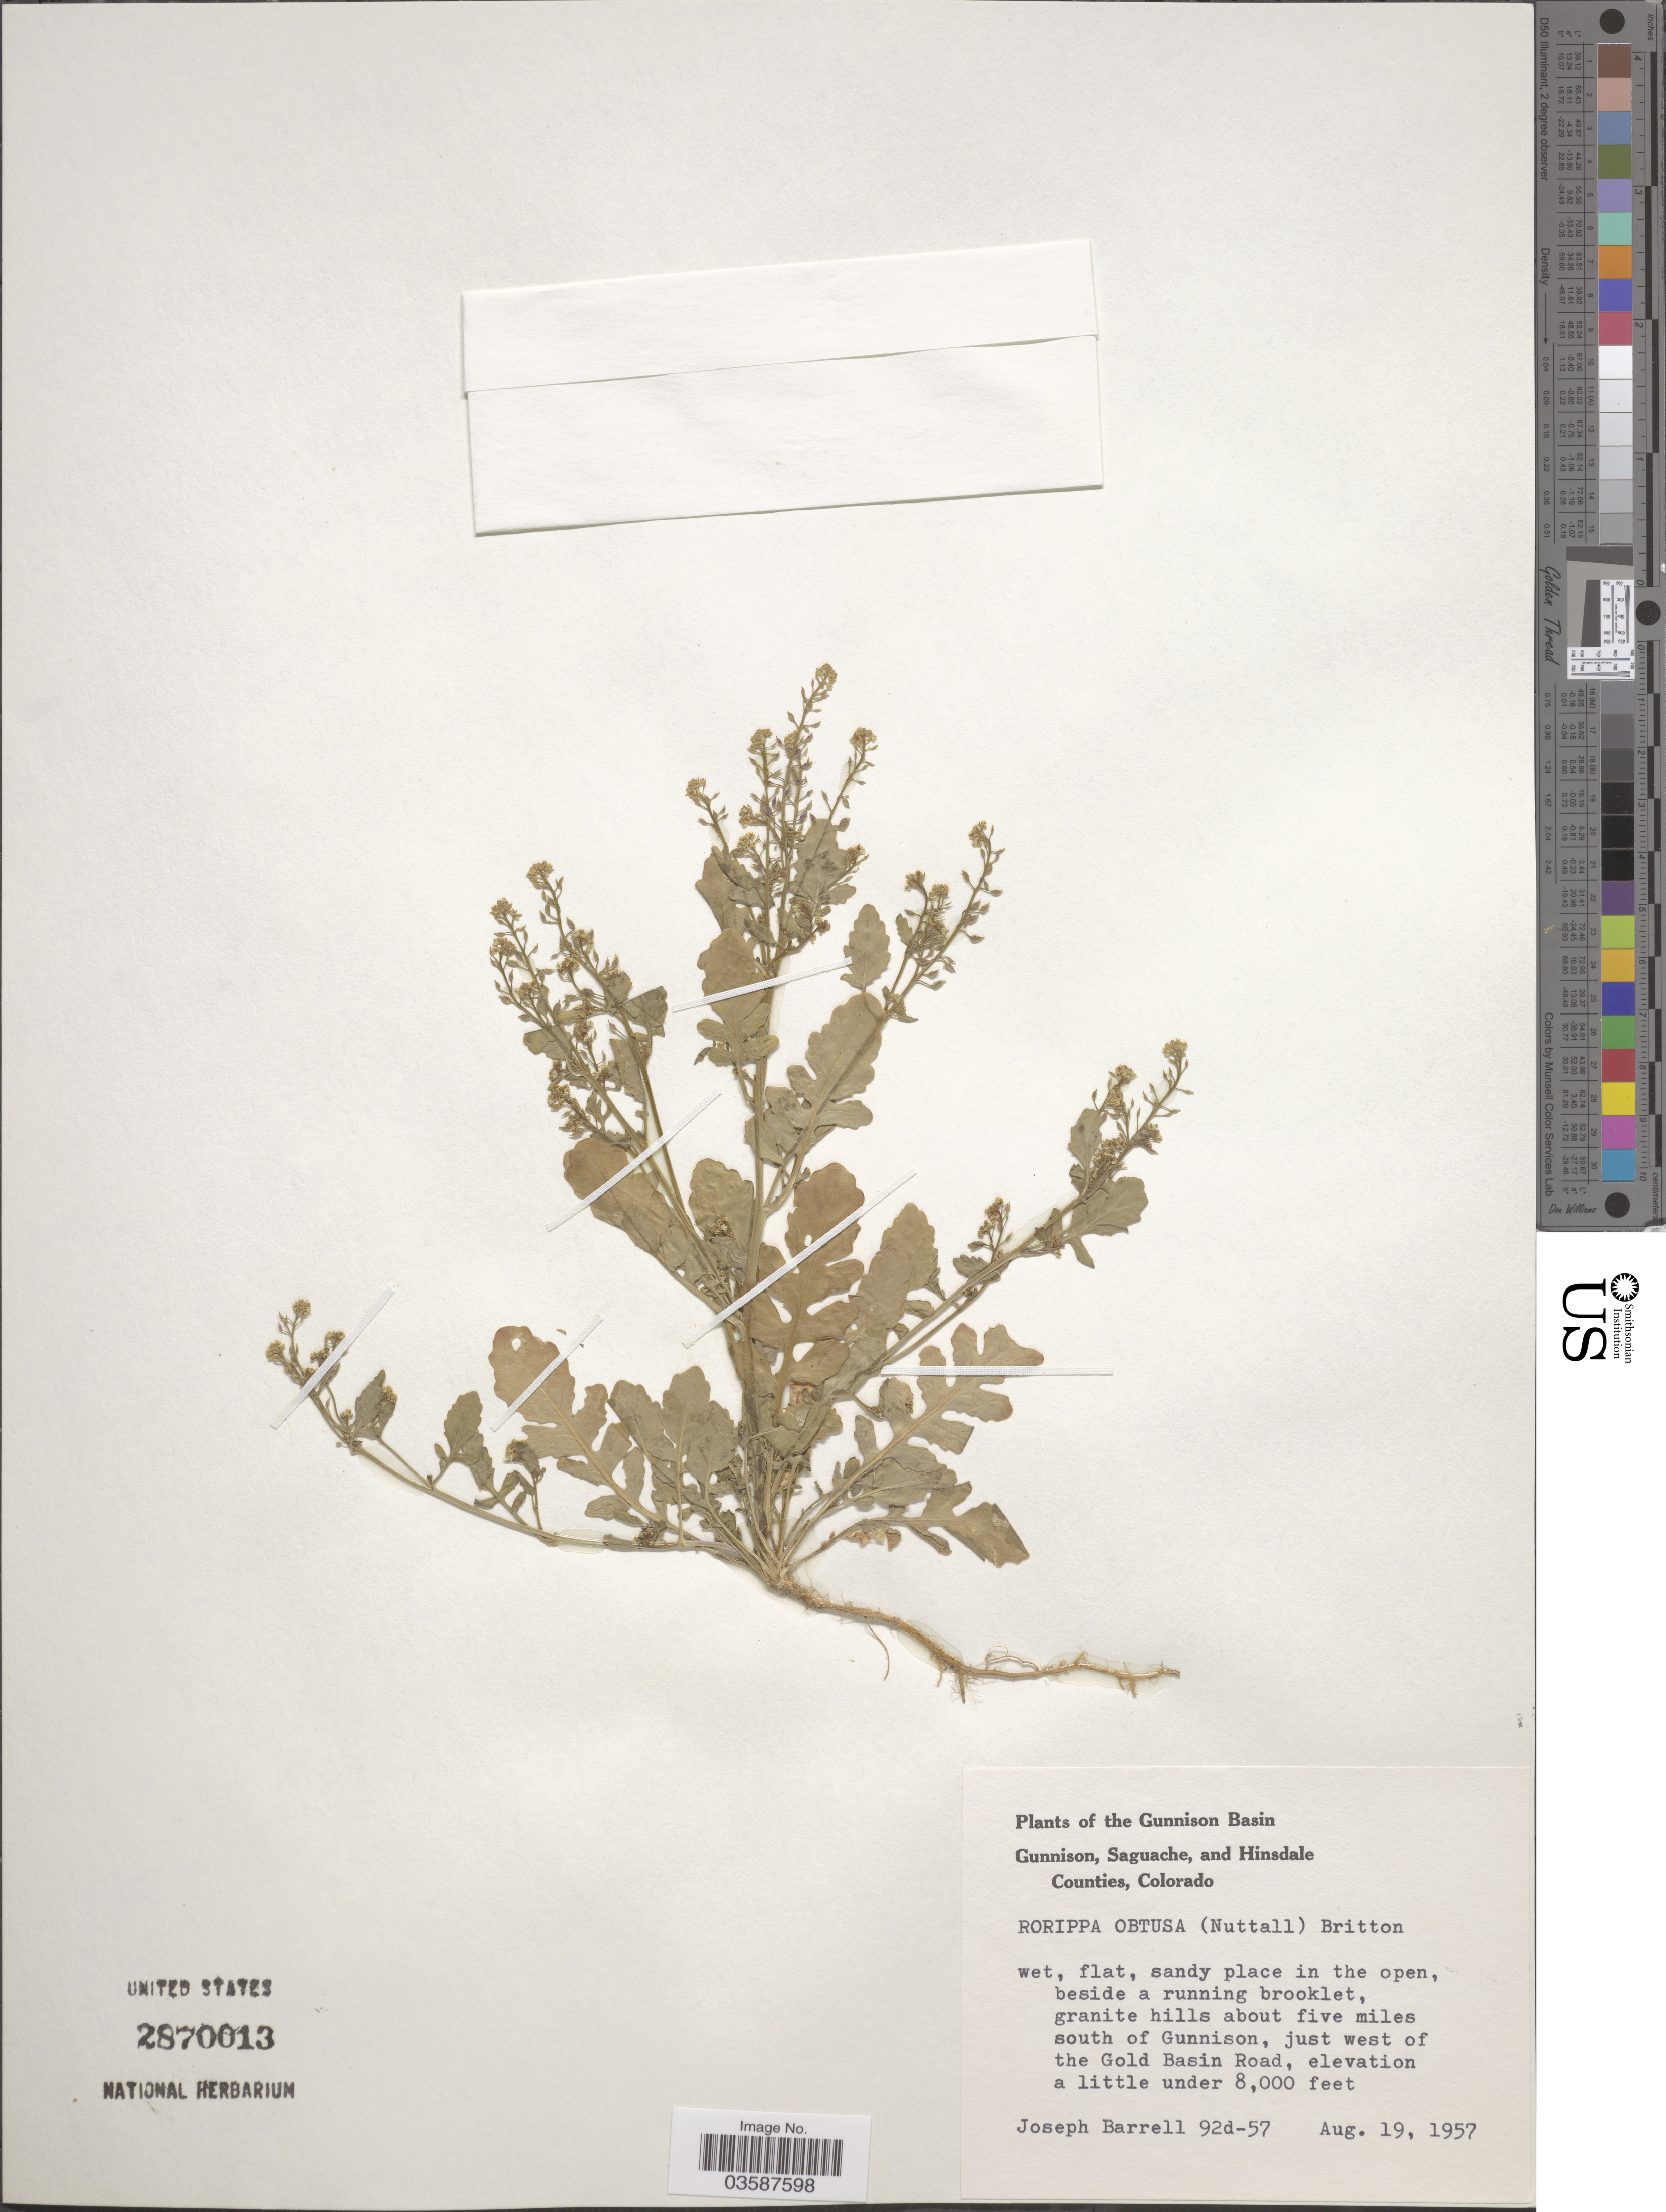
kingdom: Plantae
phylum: Tracheophyta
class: Magnoliopsida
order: Brassicales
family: Brassicaceae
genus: Rorippa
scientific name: Rorippa teres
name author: (Michx.) Stuckey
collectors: J. Barrell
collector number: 92d-57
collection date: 1957-08-19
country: United States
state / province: Colorado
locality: The Gunnison Basin. Gunnison County. Wet, flat, sandy place in the open, beside a running brooklet, granite hills about five miles south of Gunnison, just west of the Gold Basin Road.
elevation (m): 2438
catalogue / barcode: US 2870013